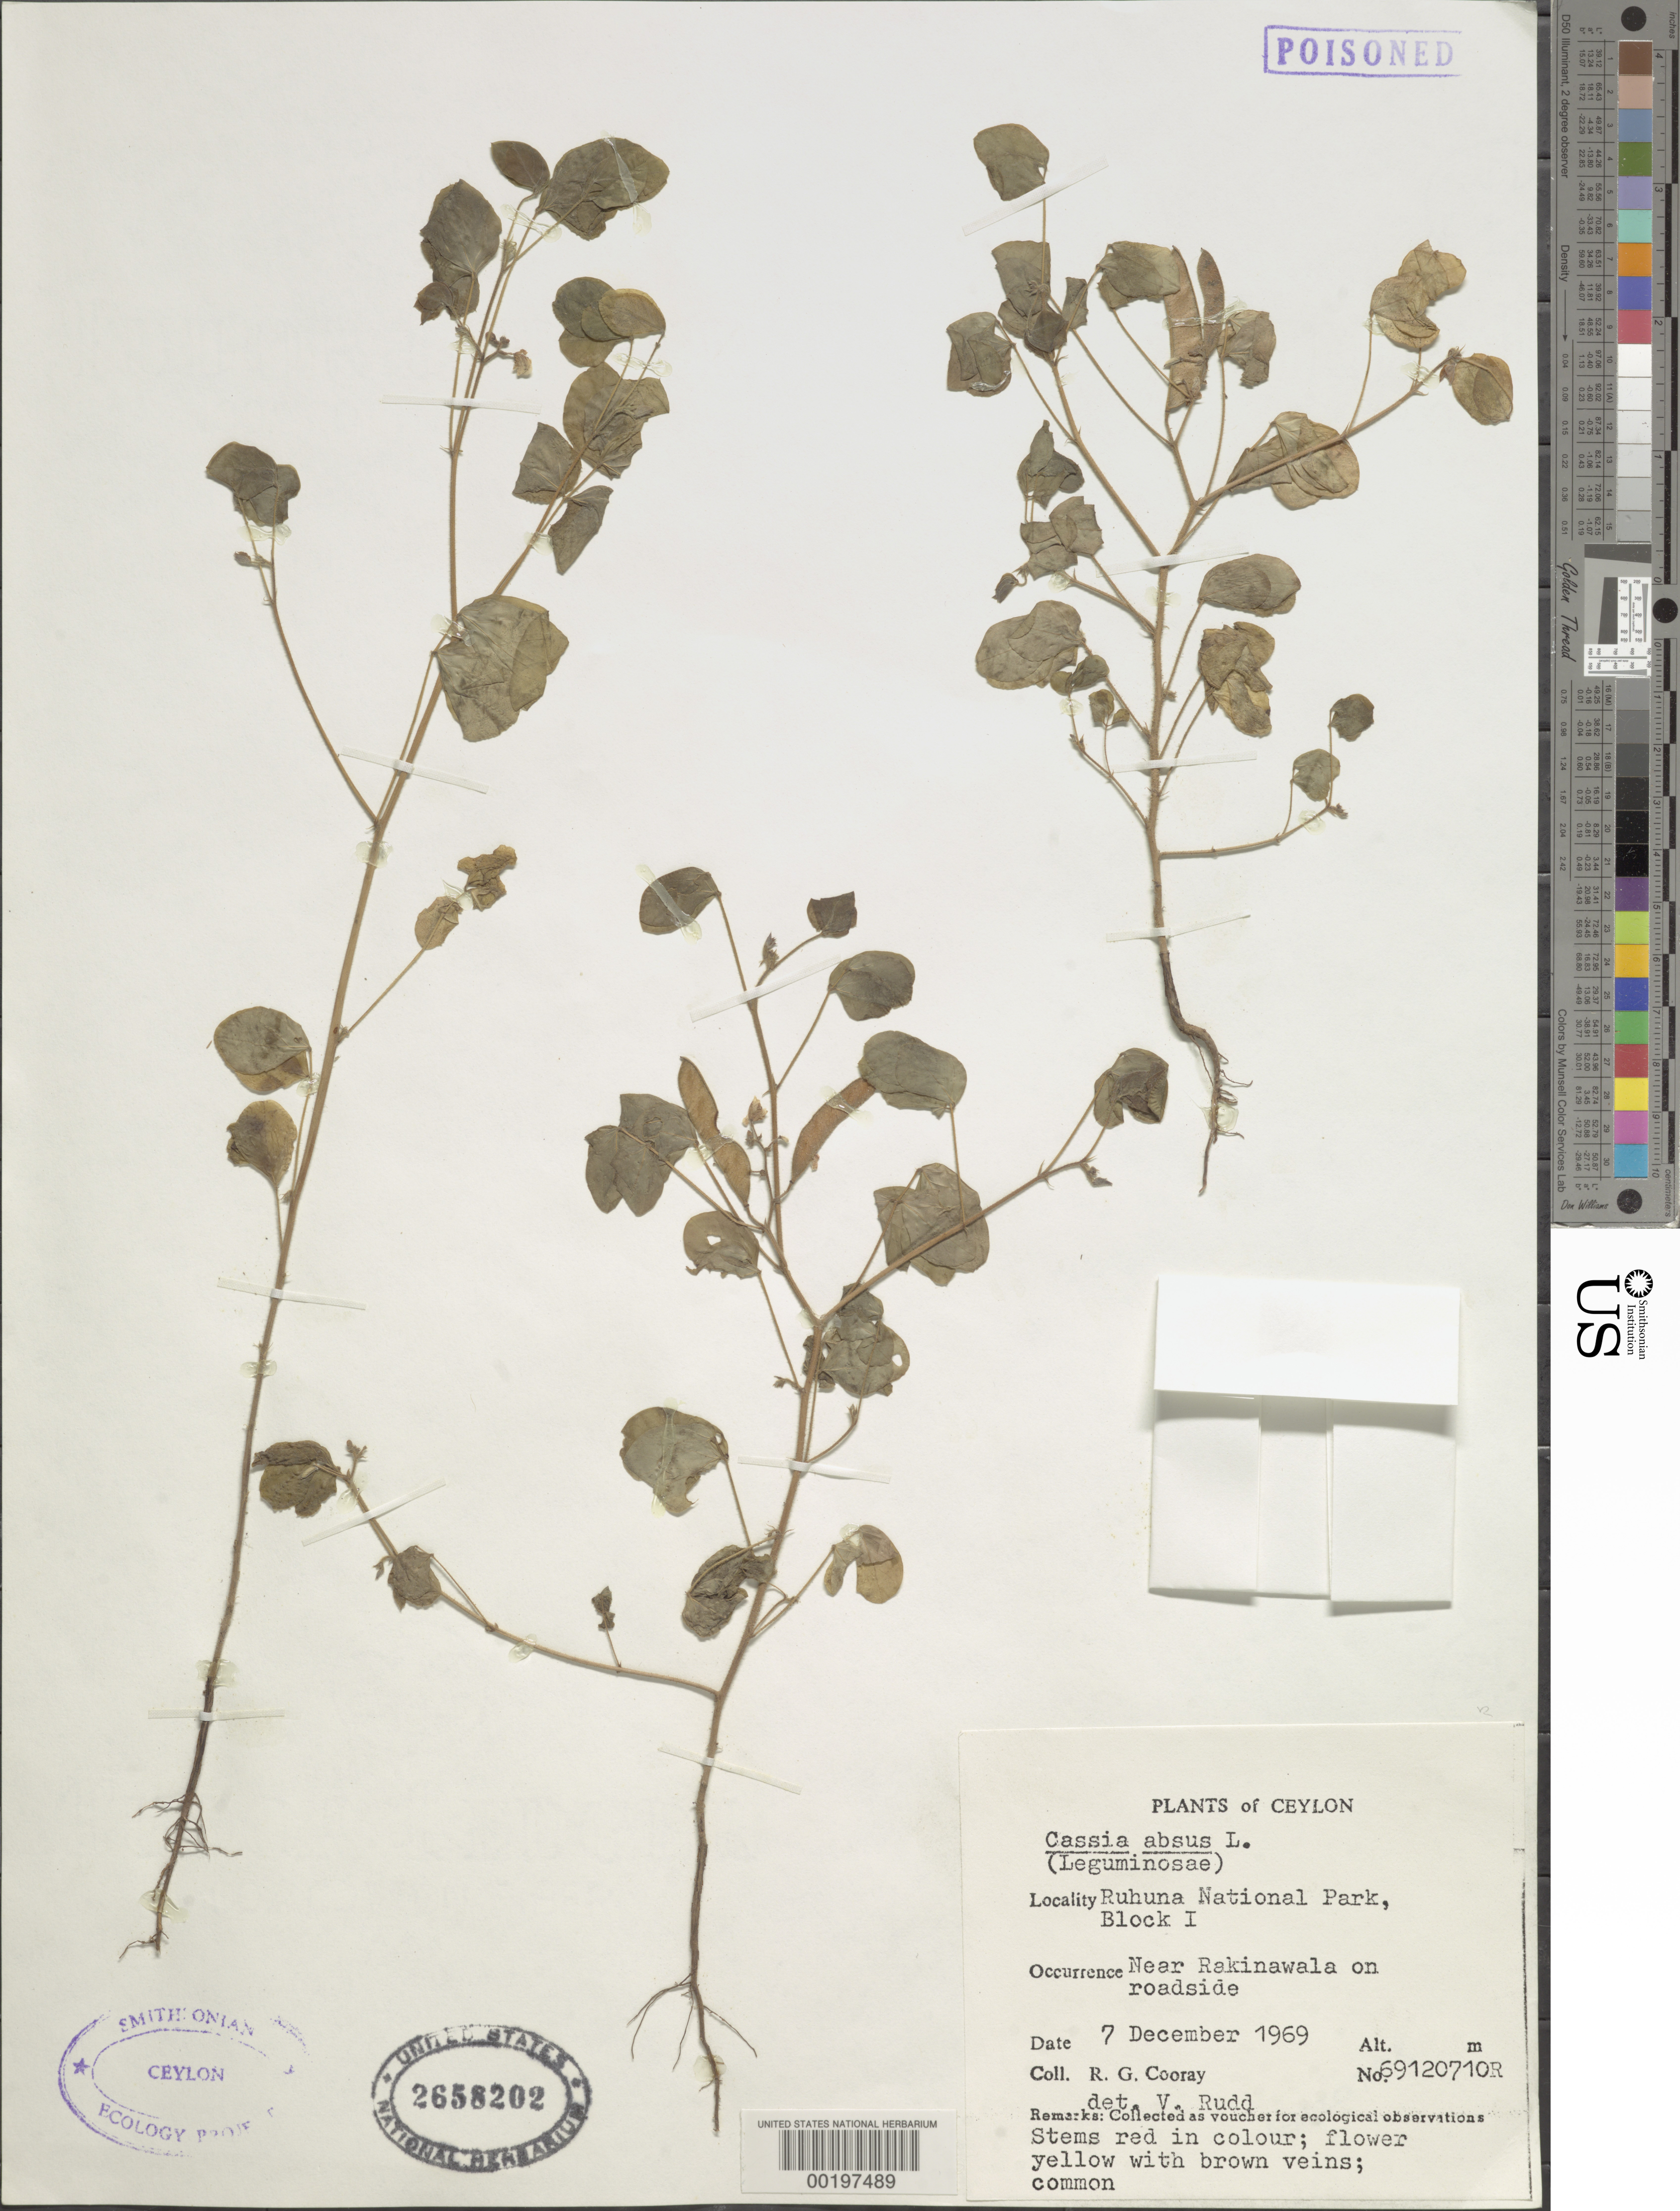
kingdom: Plantae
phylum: Tracheophyta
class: Magnoliopsida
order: Fabales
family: Fabaceae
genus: Chamaecrista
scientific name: Chamaecrista absus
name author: (L.) H.S. Irwin & Barneby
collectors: R. Cooray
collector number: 69120710r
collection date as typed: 07 Dec 1969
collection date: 1969-12-07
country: Sri Lanka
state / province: Southern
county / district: Humbantota Dist.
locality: Ruhuna national park, block i, near rakinawala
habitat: On roadside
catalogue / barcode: US 2658202